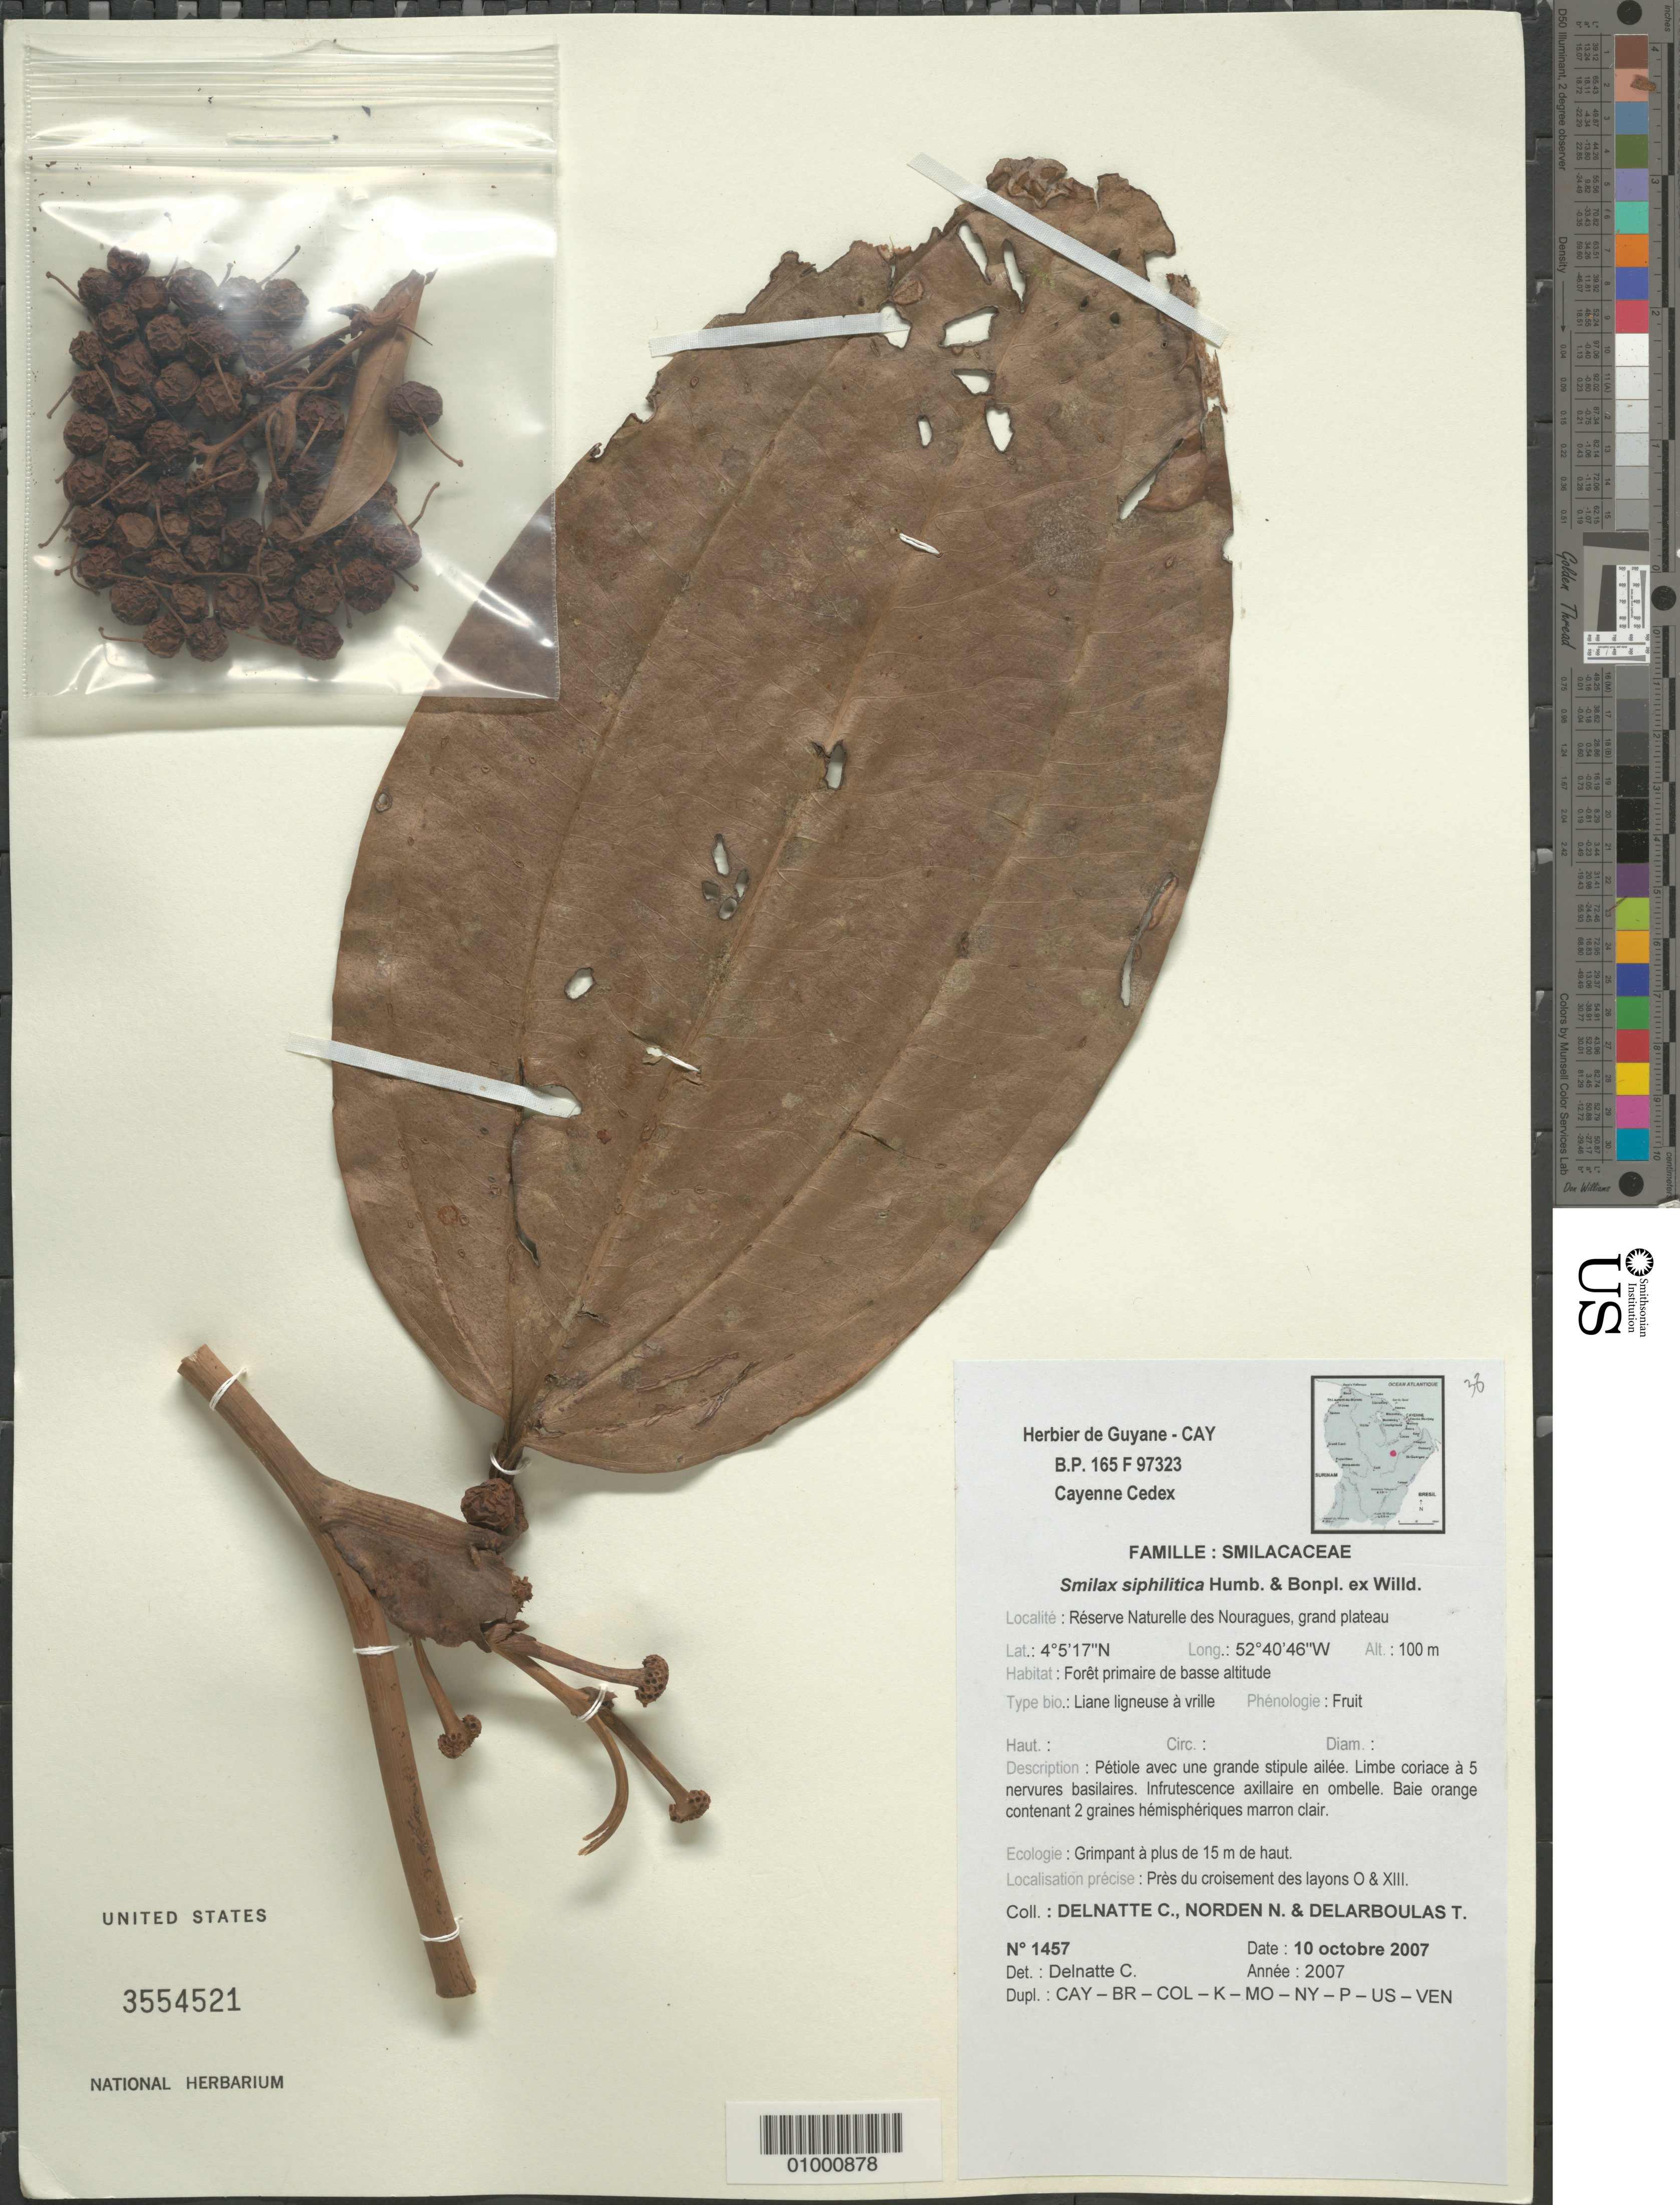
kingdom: Plantae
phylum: Tracheophyta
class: Liliopsida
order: Liliales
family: Smilacaceae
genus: Smilax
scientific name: Smilax syphilitica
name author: Humb. & Bonpl.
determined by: Delnatte, C.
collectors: C. Delnatte, N. Norden & T. Delarboulas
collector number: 1457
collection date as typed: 10-Oct-07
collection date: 2007-10-10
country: French Guiana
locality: Reserve Naturelle des Nouragues, grand plateau, pres du croisement des layons ) & XIII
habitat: Foret primaire de basse altitude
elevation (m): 100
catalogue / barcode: US 3554521